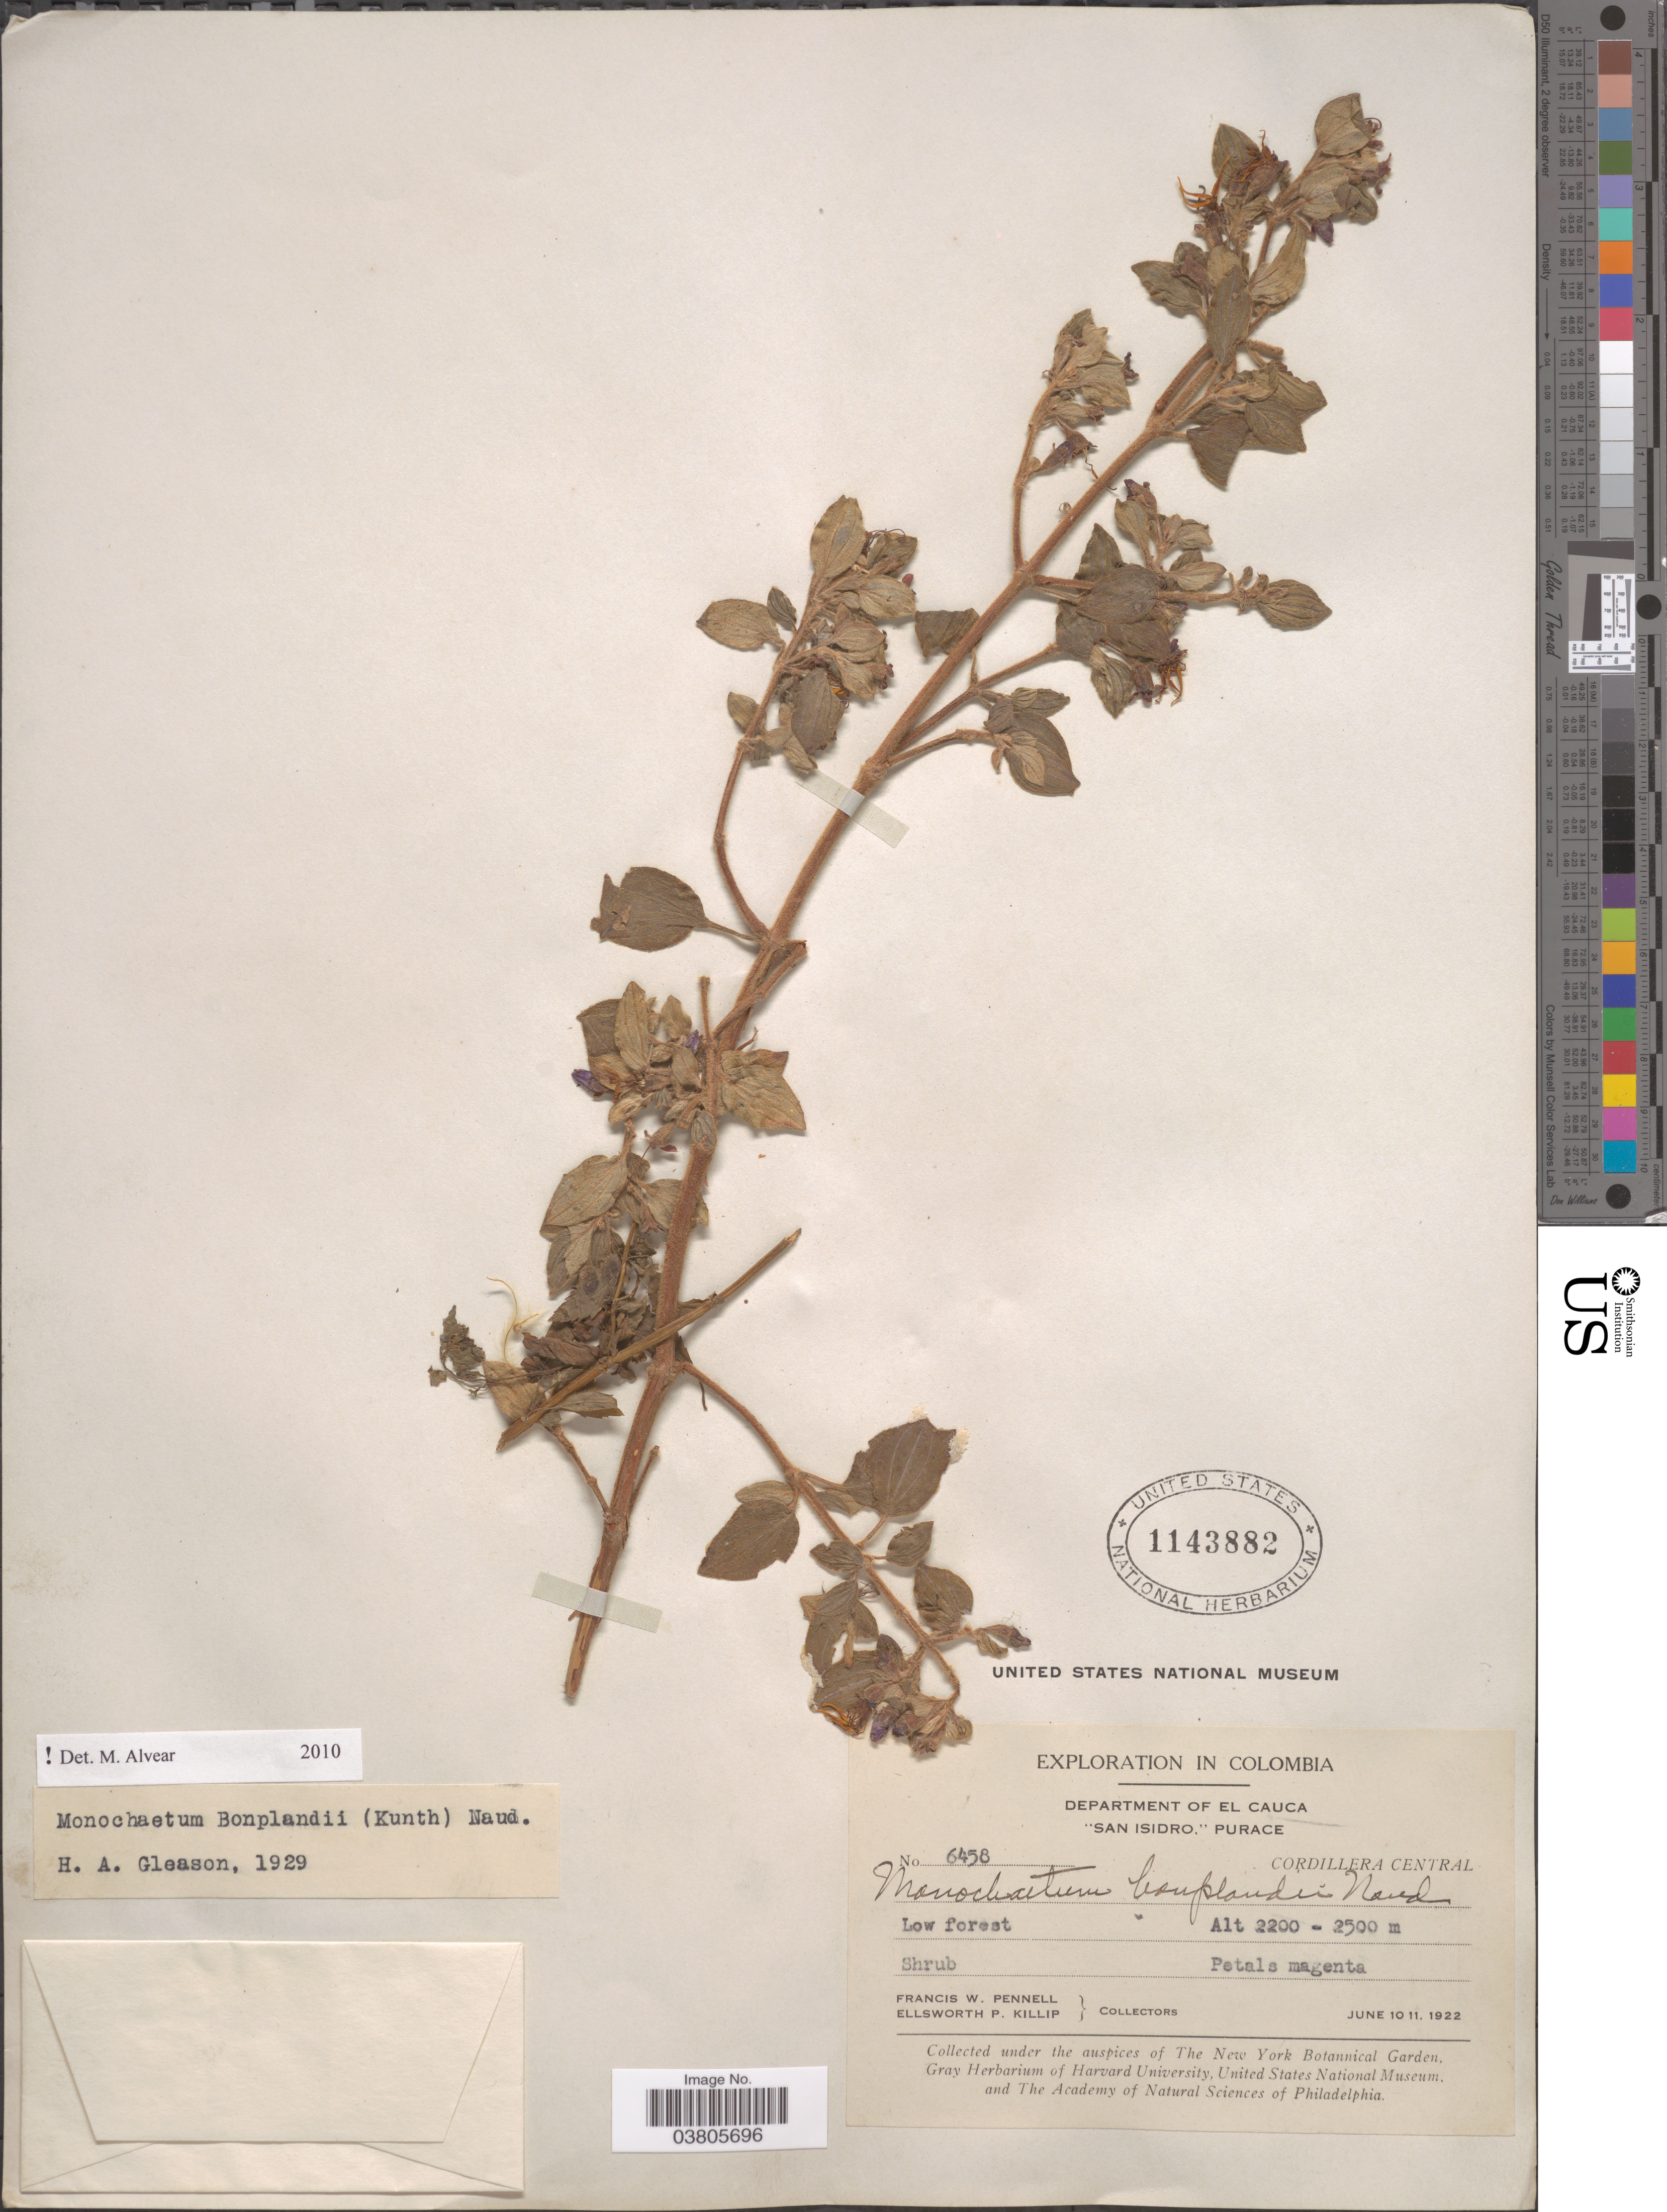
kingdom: Plantae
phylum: Tracheophyta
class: Magnoliopsida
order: Myrtales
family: Melastomataceae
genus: Monochaetum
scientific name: Monochaetum bonplandii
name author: (Kunth) Naudin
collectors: F. W. Pennell & E. P. Killip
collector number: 6458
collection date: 1922-06-10/1922-06-11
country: Colombia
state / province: Cauca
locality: Department of El Cauca. "San Isidro." Purace. Cordillera Central.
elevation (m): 2200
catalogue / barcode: US 1143882